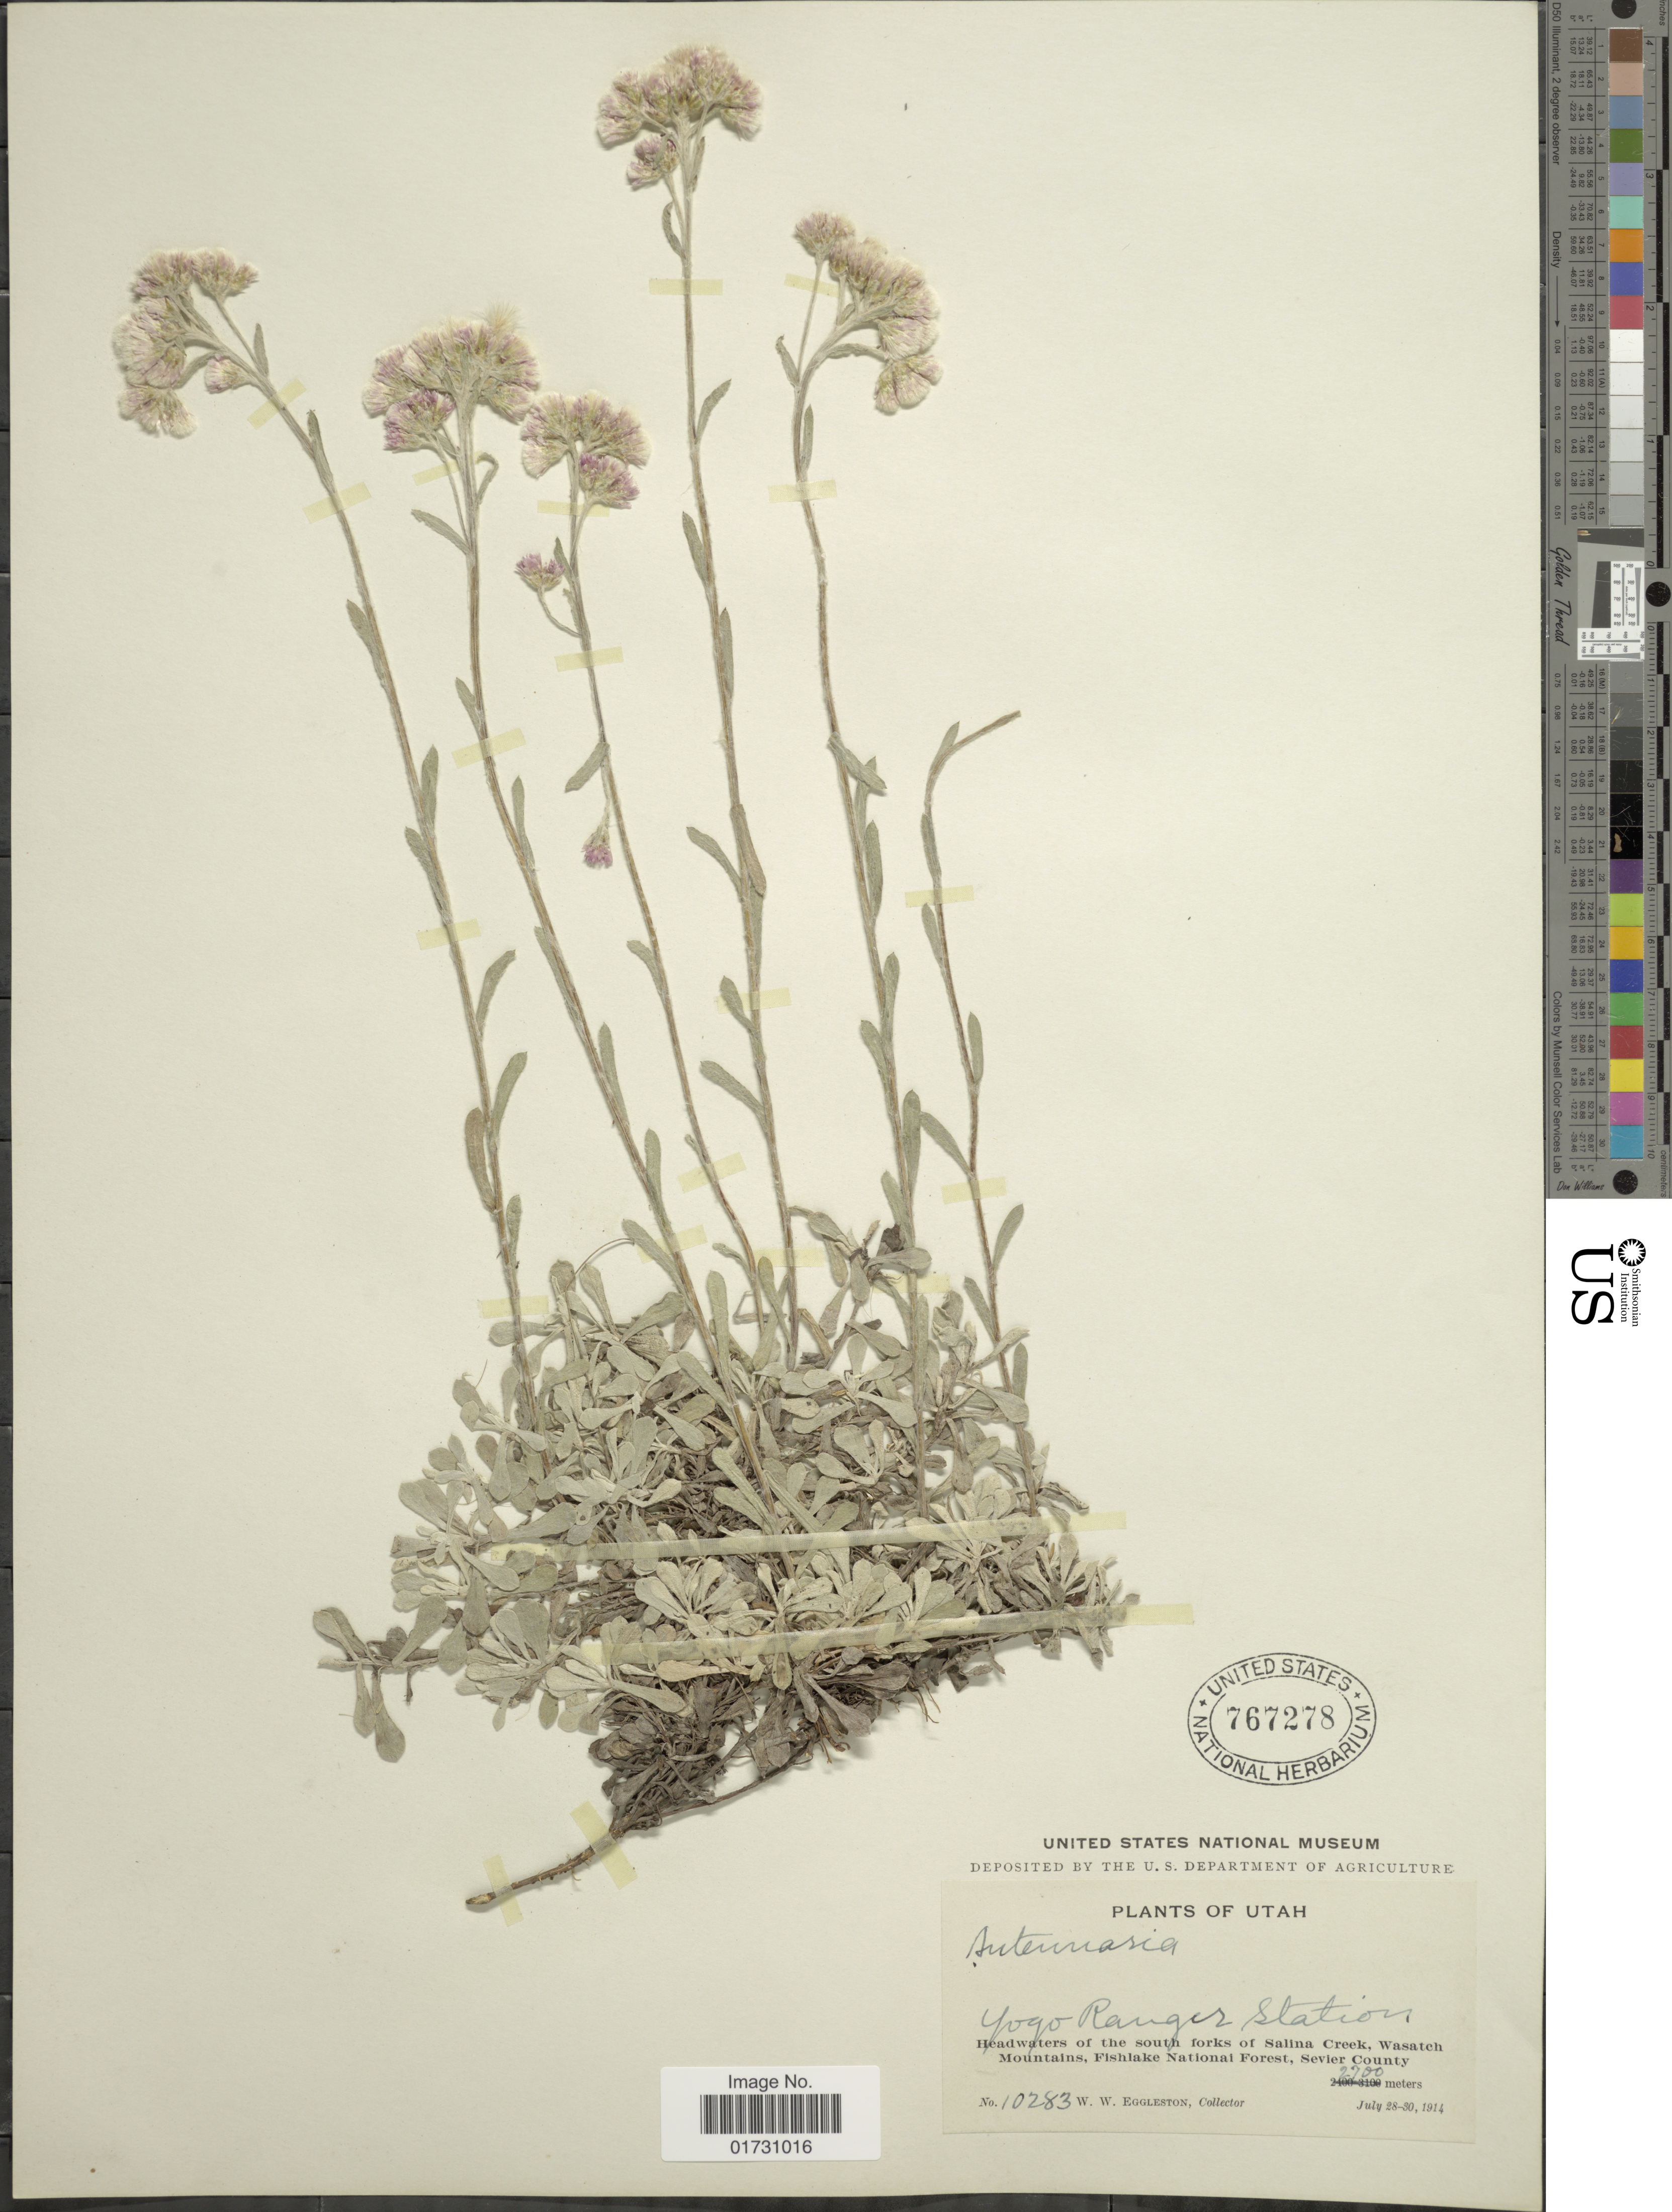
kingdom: Plantae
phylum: Tracheophyta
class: Magnoliopsida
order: Asterales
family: Asteraceae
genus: Antennaria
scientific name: Antennaria imbricata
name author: E.E. Nelson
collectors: W. W. Eggleston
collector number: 10283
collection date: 1914-07-28/1914-07-30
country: United States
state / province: Utah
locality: Yogo Ranger Station, Headwaters of the south forks of Salina Creek, Wasatch Mountains, Fishlake National Forest, Sevier County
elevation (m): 2700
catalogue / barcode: US 767278